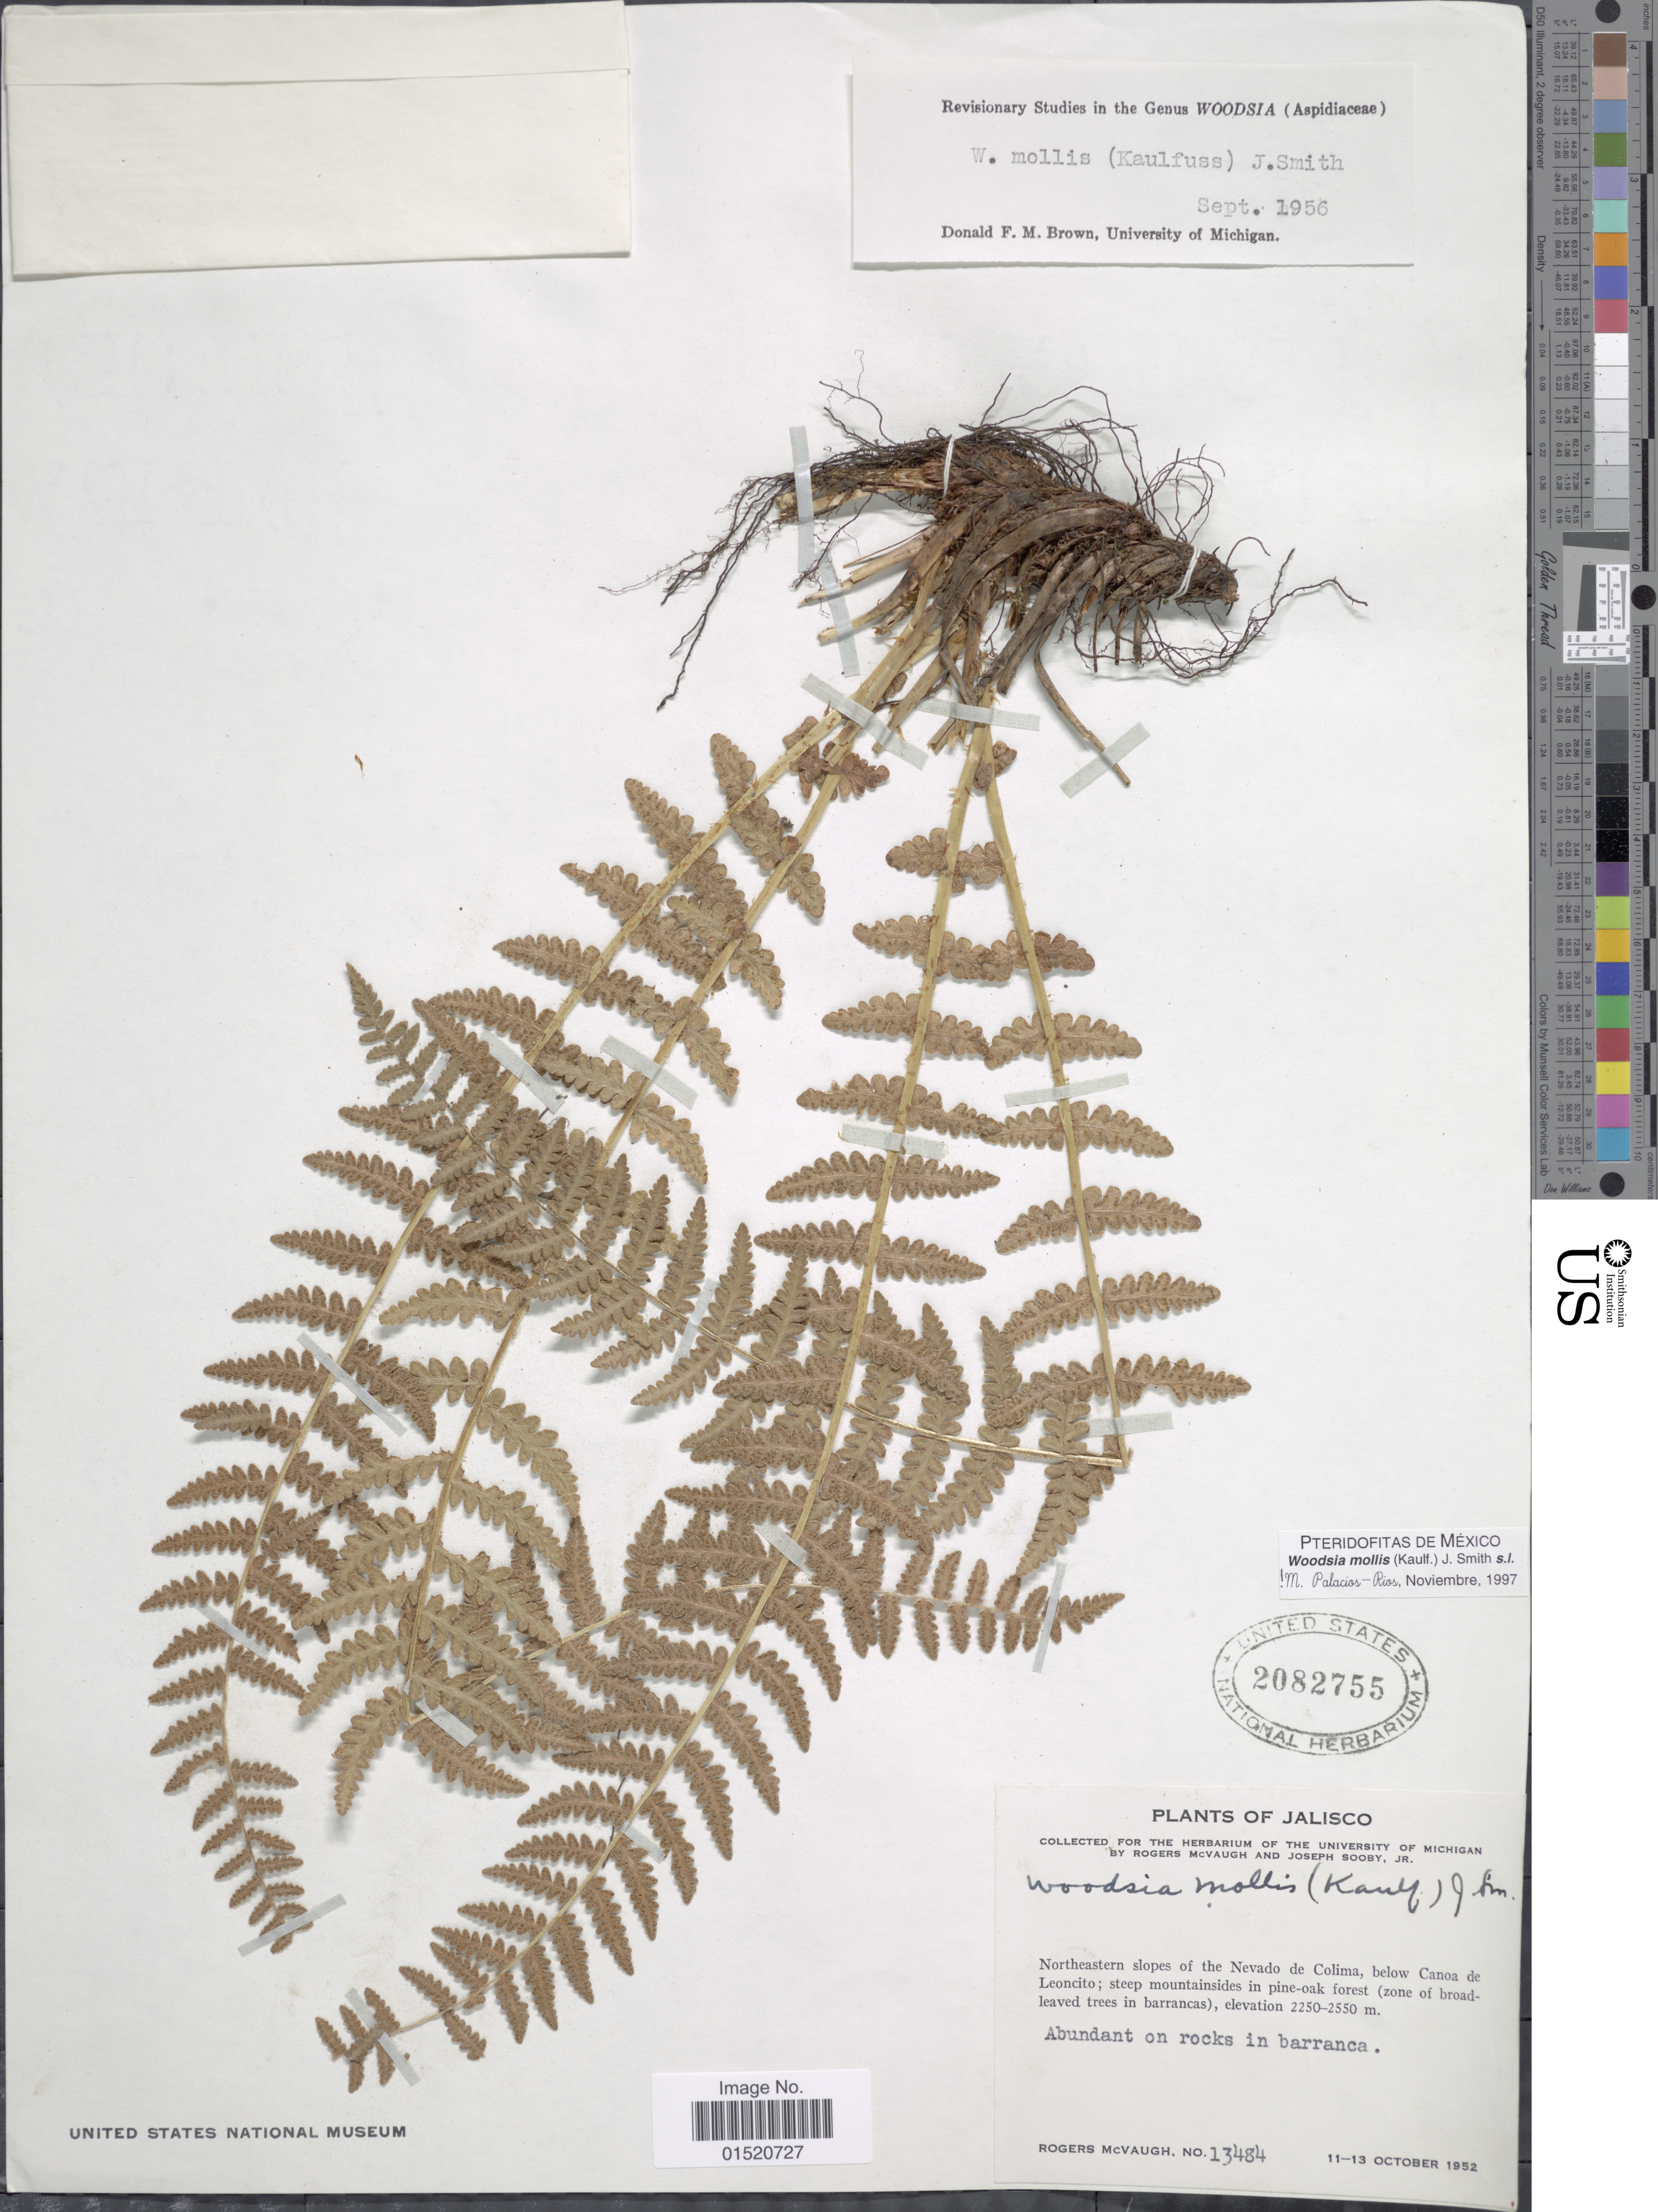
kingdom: Plantae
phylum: Tracheophyta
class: Polypodiopsida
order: Polypodiales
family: Woodsiaceae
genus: Woodsia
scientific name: Woodsia mollis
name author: (Kaulf.) J. Sm.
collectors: R. McVaugh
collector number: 13484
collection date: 1952-10-11/1952-10-13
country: Mexico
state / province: Jalisco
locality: Northeastern slope of the Nevado de colima, below Canoa de Leoncito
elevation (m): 2250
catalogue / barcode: US 2082755